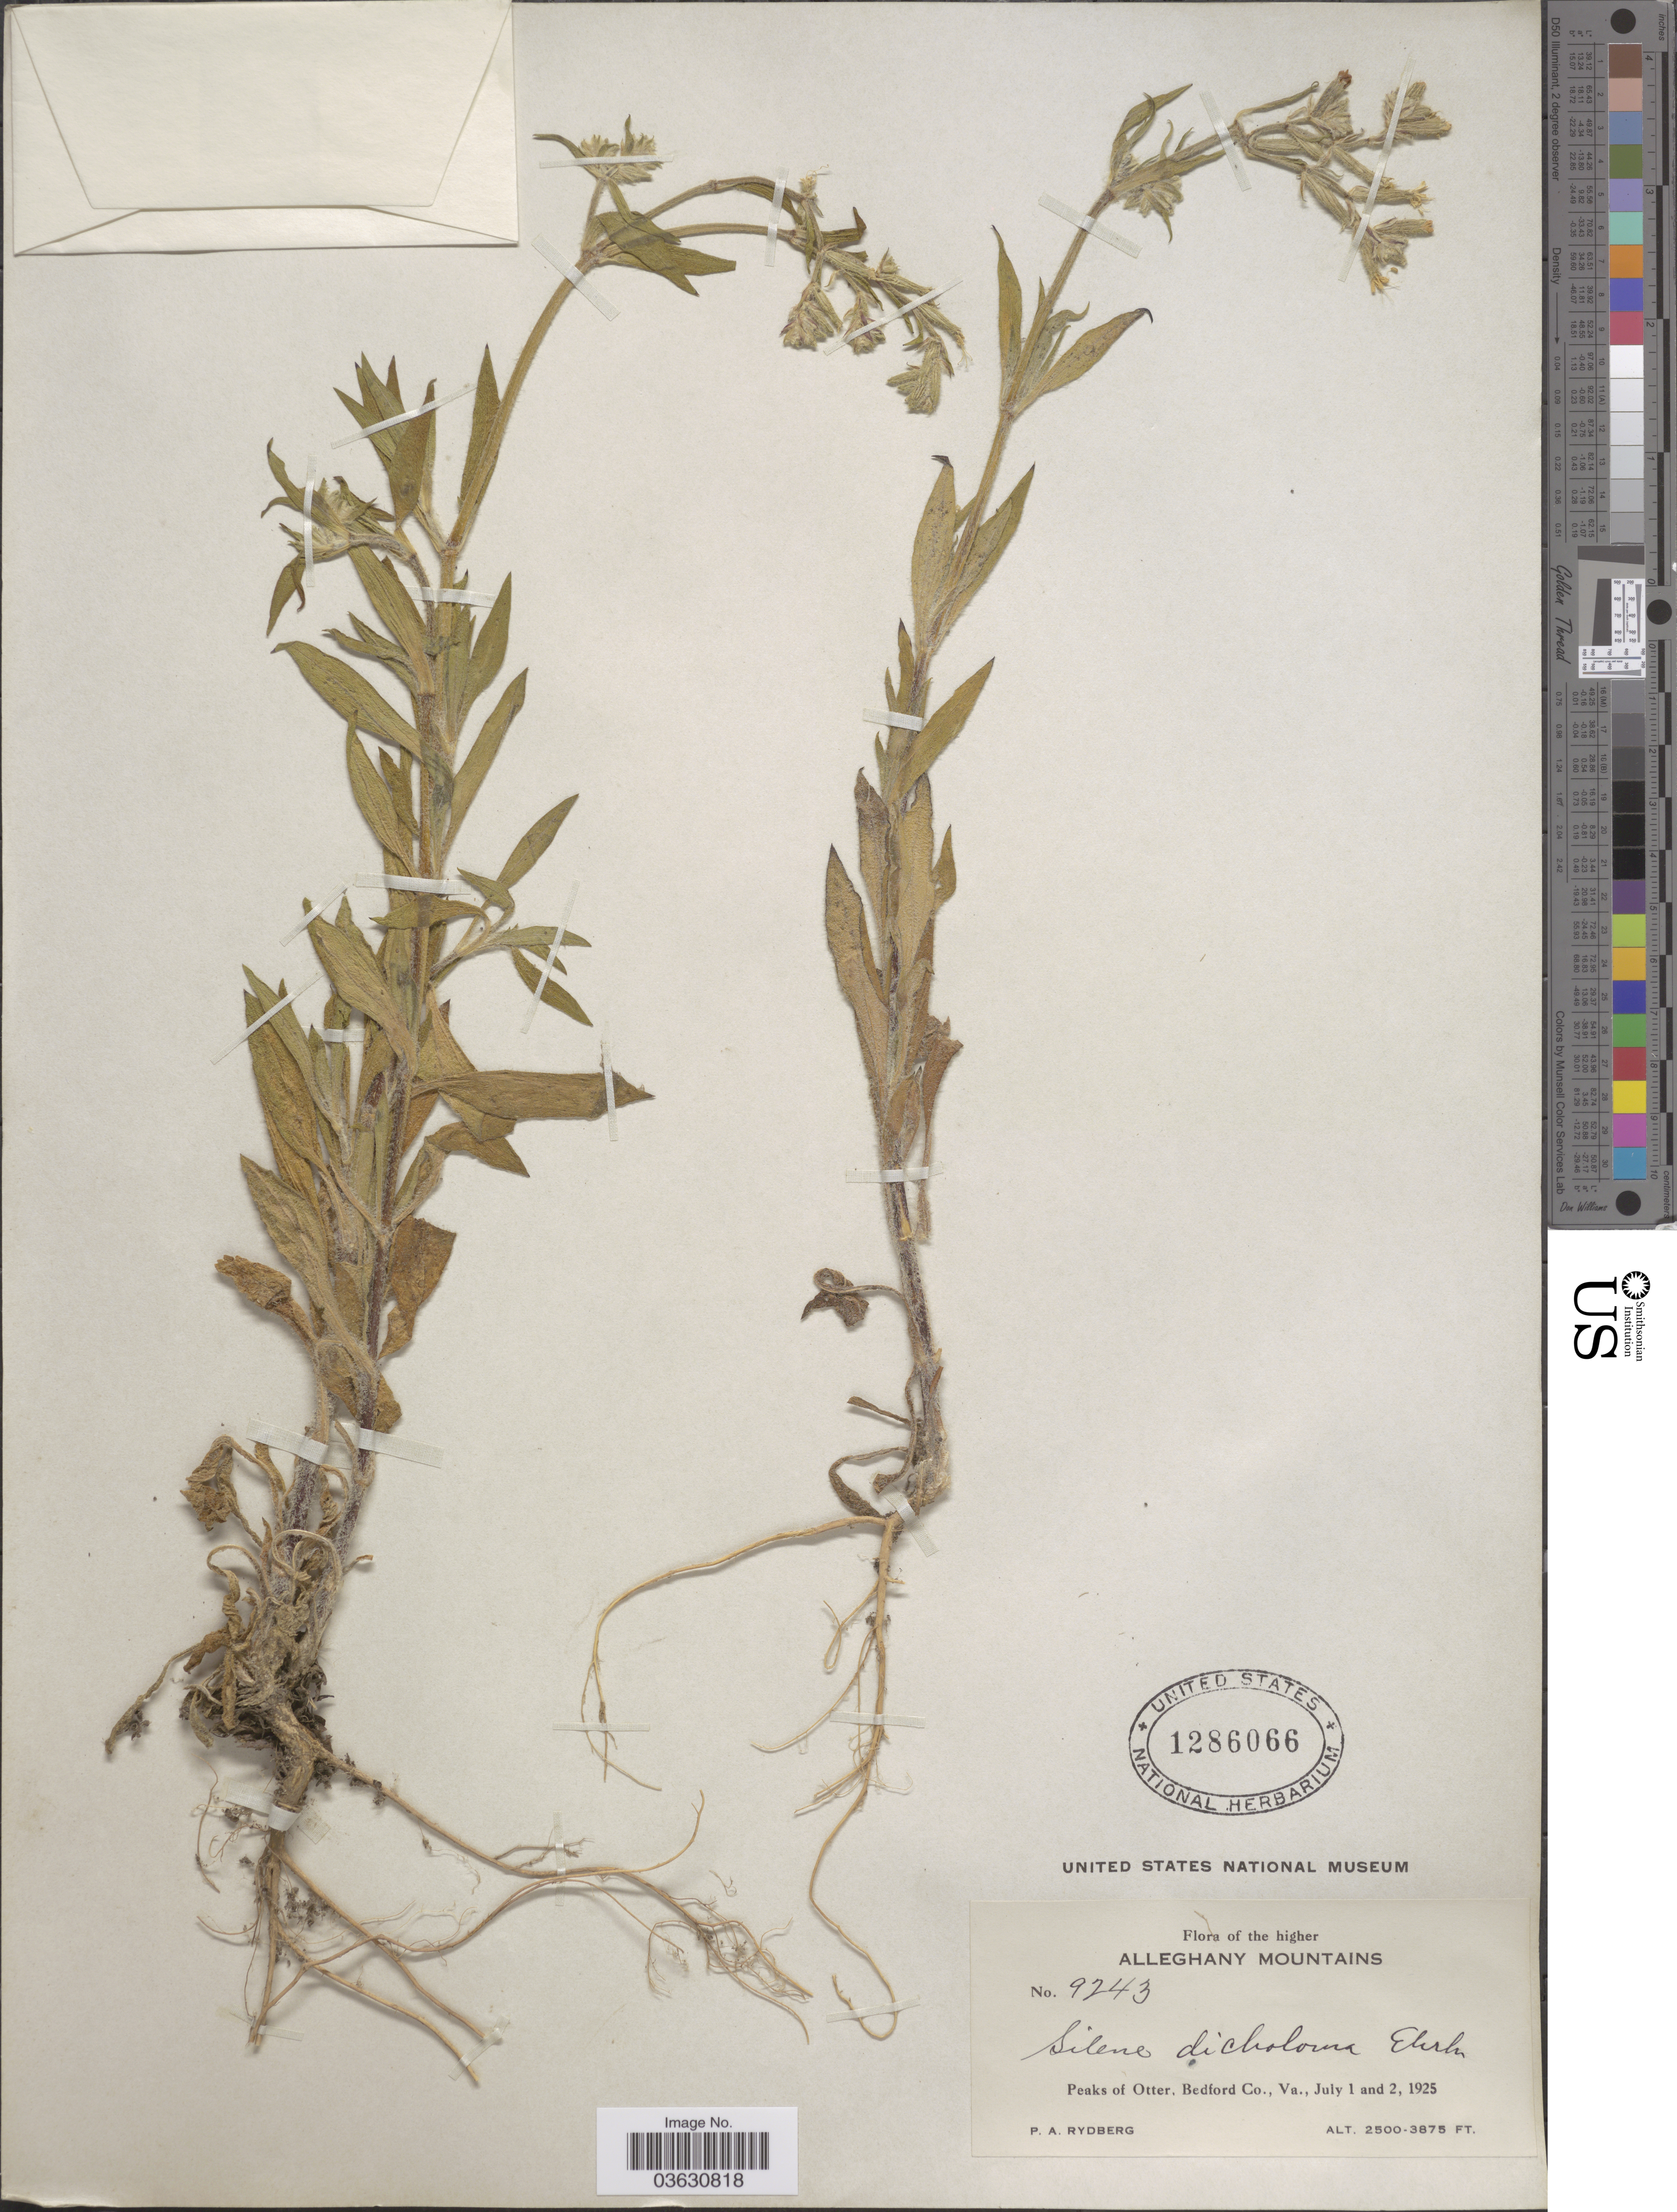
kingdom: Plantae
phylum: Tracheophyta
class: Magnoliopsida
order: Caryophyllales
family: Caryophyllaceae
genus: Silene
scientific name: Silene dichotoma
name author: Ehrh.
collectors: P. A. Rydberg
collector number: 9243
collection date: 1925-07-01/1925-07-02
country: United States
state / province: Virginia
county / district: Bedford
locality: Alleghany Mountains. Peaks of Otter, Bedford Co.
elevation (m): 762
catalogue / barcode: US 1286066